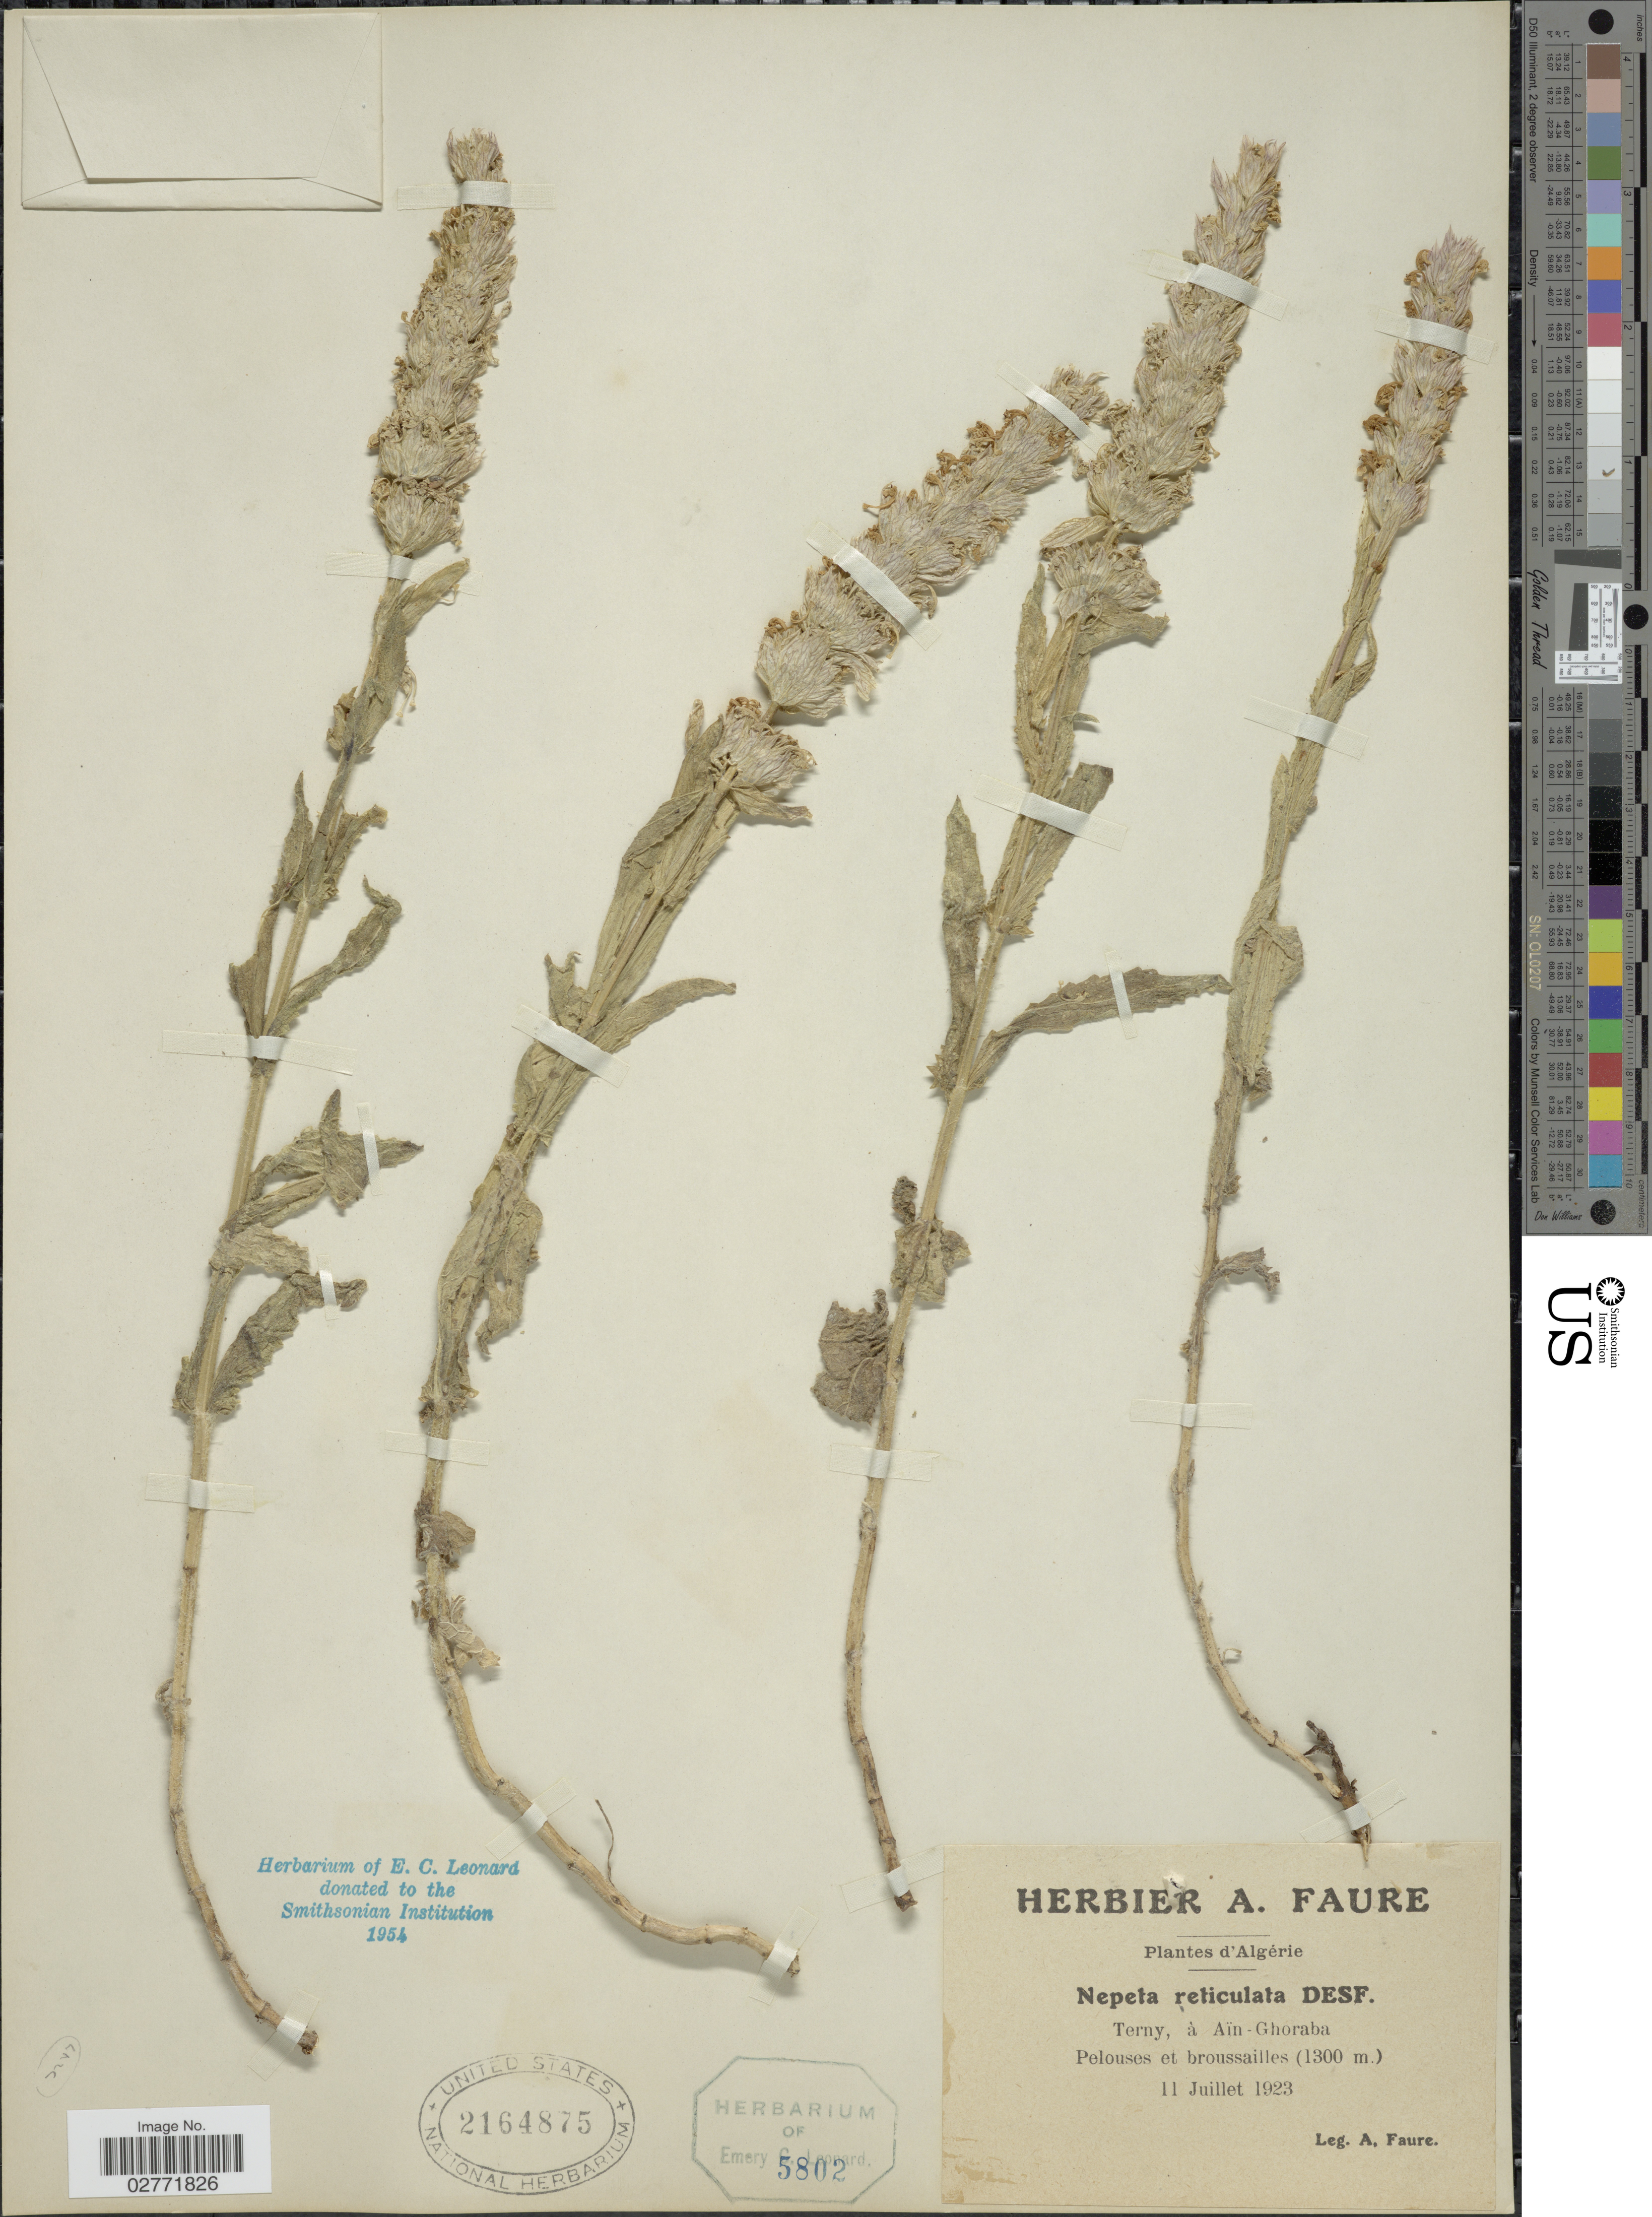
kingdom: Plantae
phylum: Tracheophyta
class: Magnoliopsida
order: Lamiales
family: Lamiaceae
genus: Nepeta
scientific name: Nepeta reticulata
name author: Desf.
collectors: A. Faure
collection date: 1923-07-11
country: Algeria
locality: Terny, à Aïn-Ghoraba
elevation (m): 1300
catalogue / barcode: US 2164875